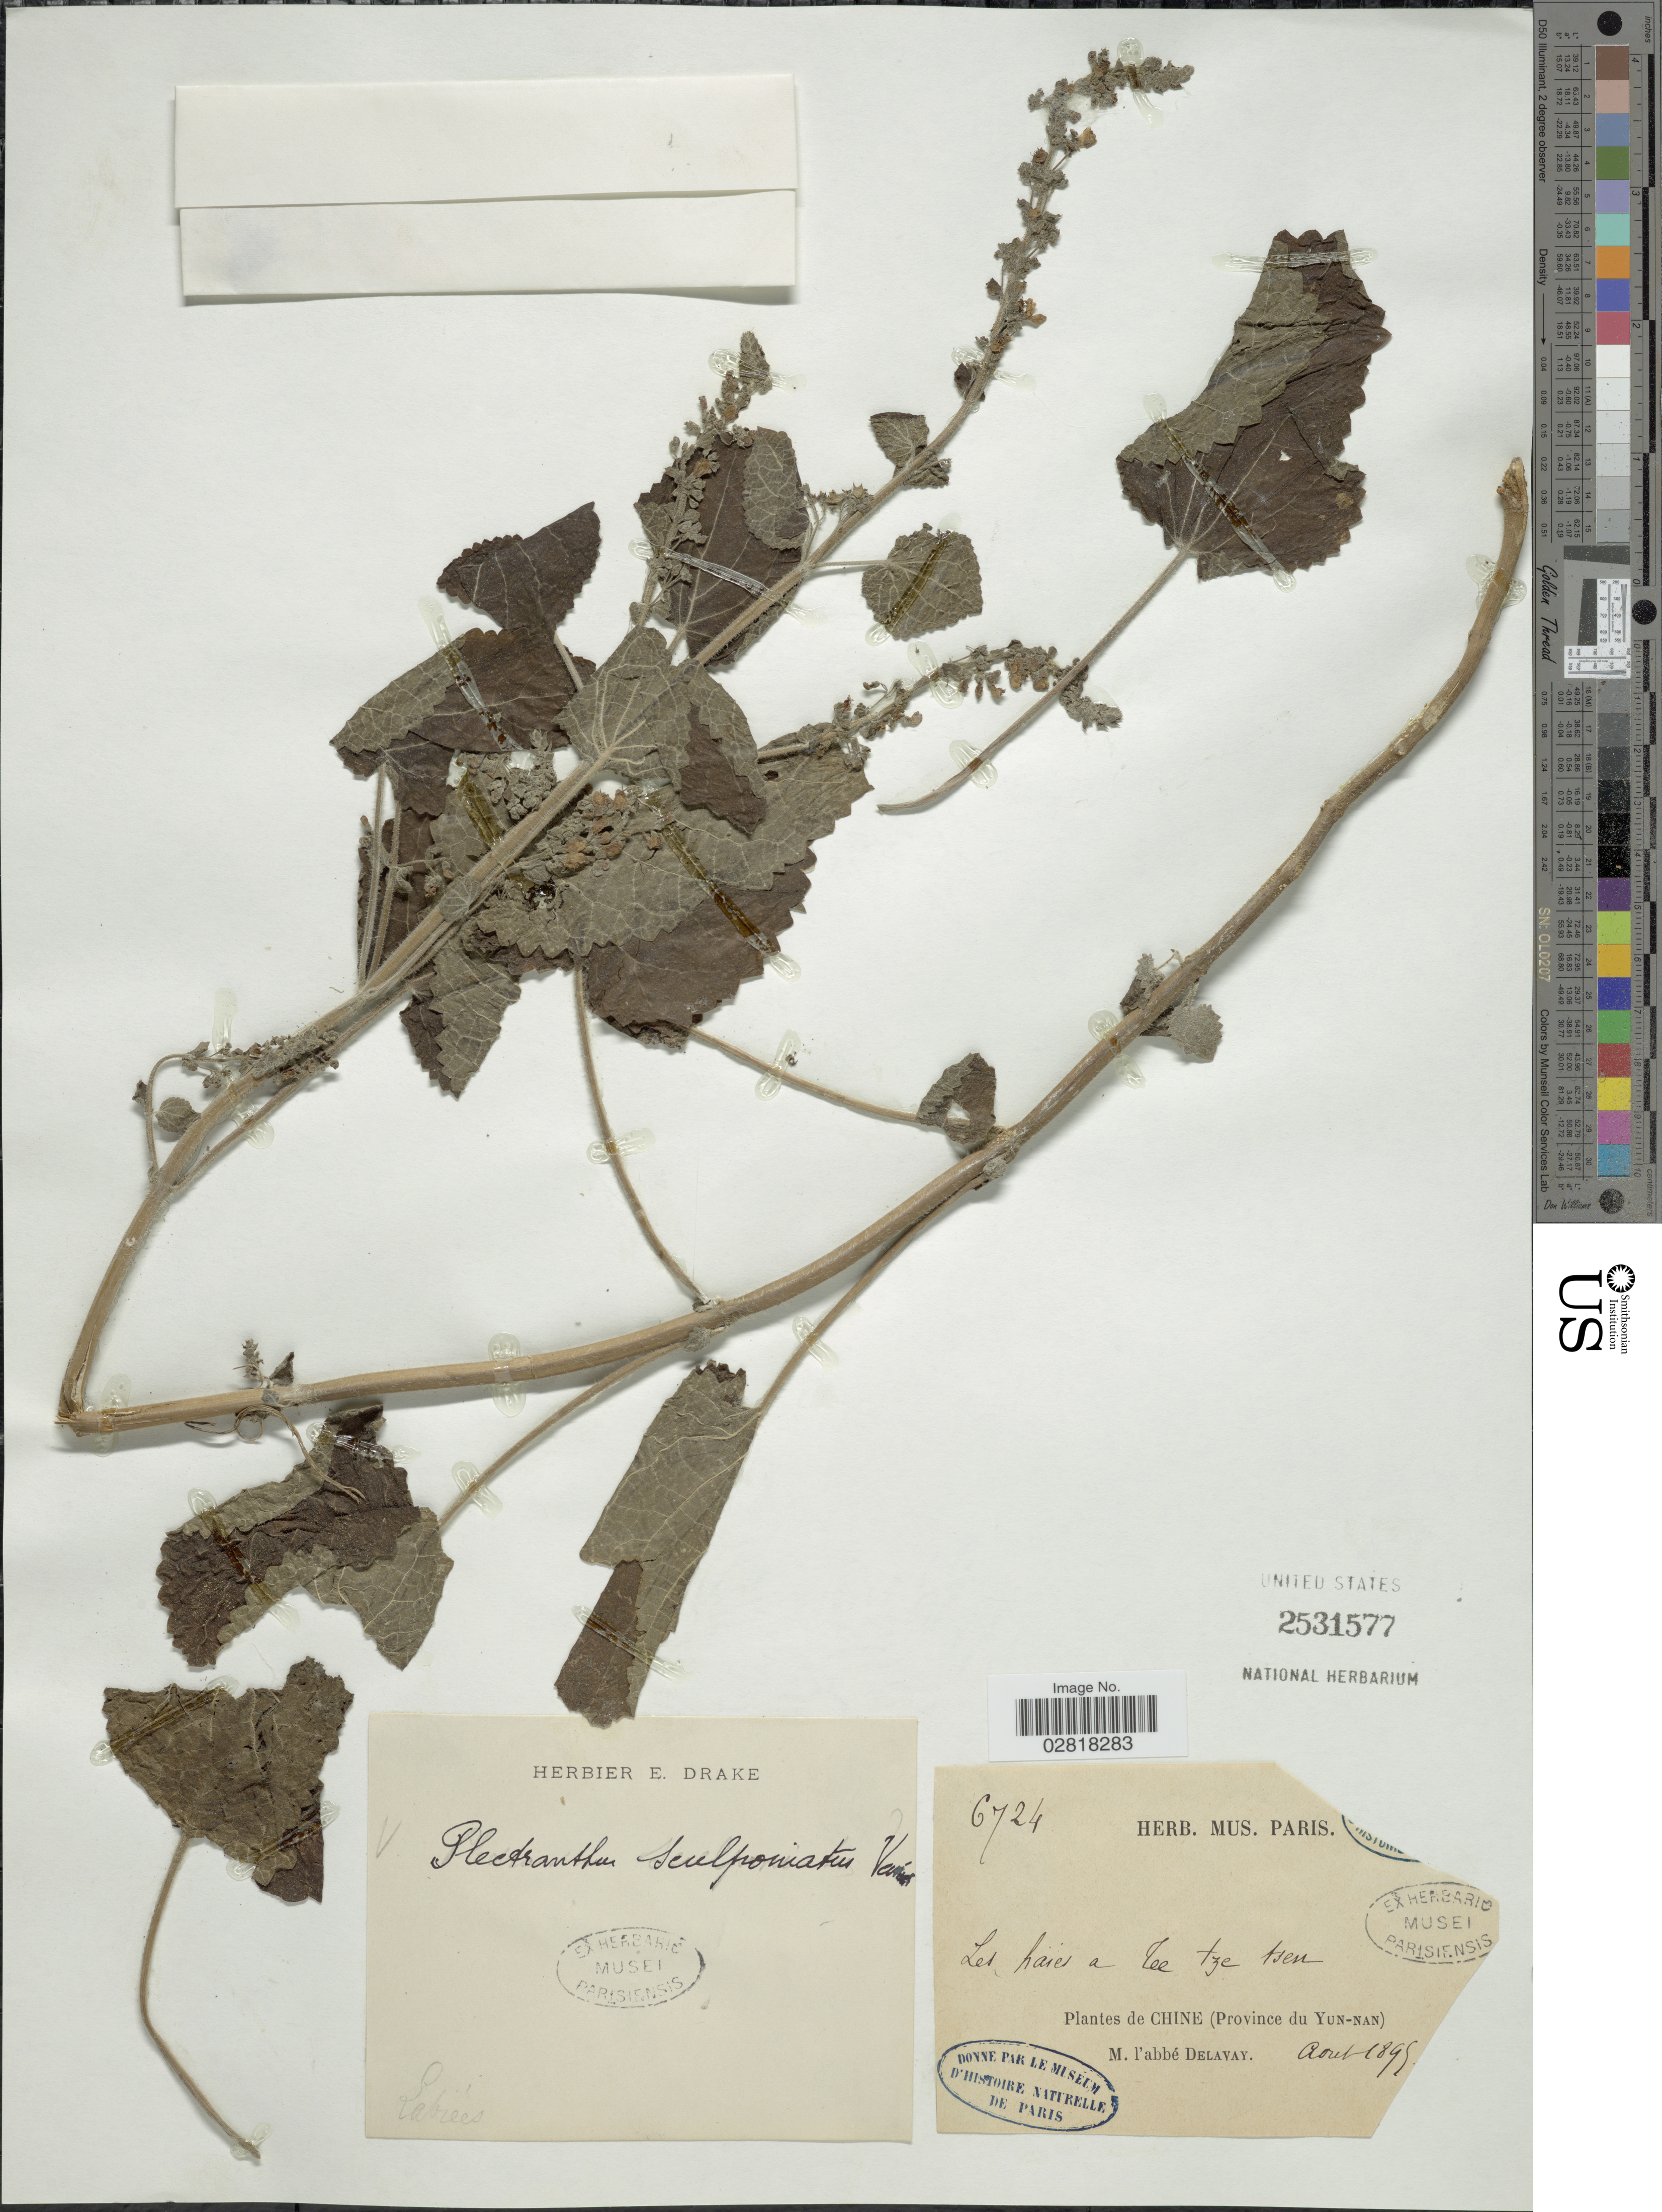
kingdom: Plantae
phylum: Tracheophyta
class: Magnoliopsida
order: Lamiales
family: Lamiaceae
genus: Plectranthus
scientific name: Plectranthus sculponiatus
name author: Vaniot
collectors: P. Delavay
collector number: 6724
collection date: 1895-08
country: China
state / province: Yunnan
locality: Province du Yun-nan. les jaies a Tee tze tsen.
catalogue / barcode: US 2531577